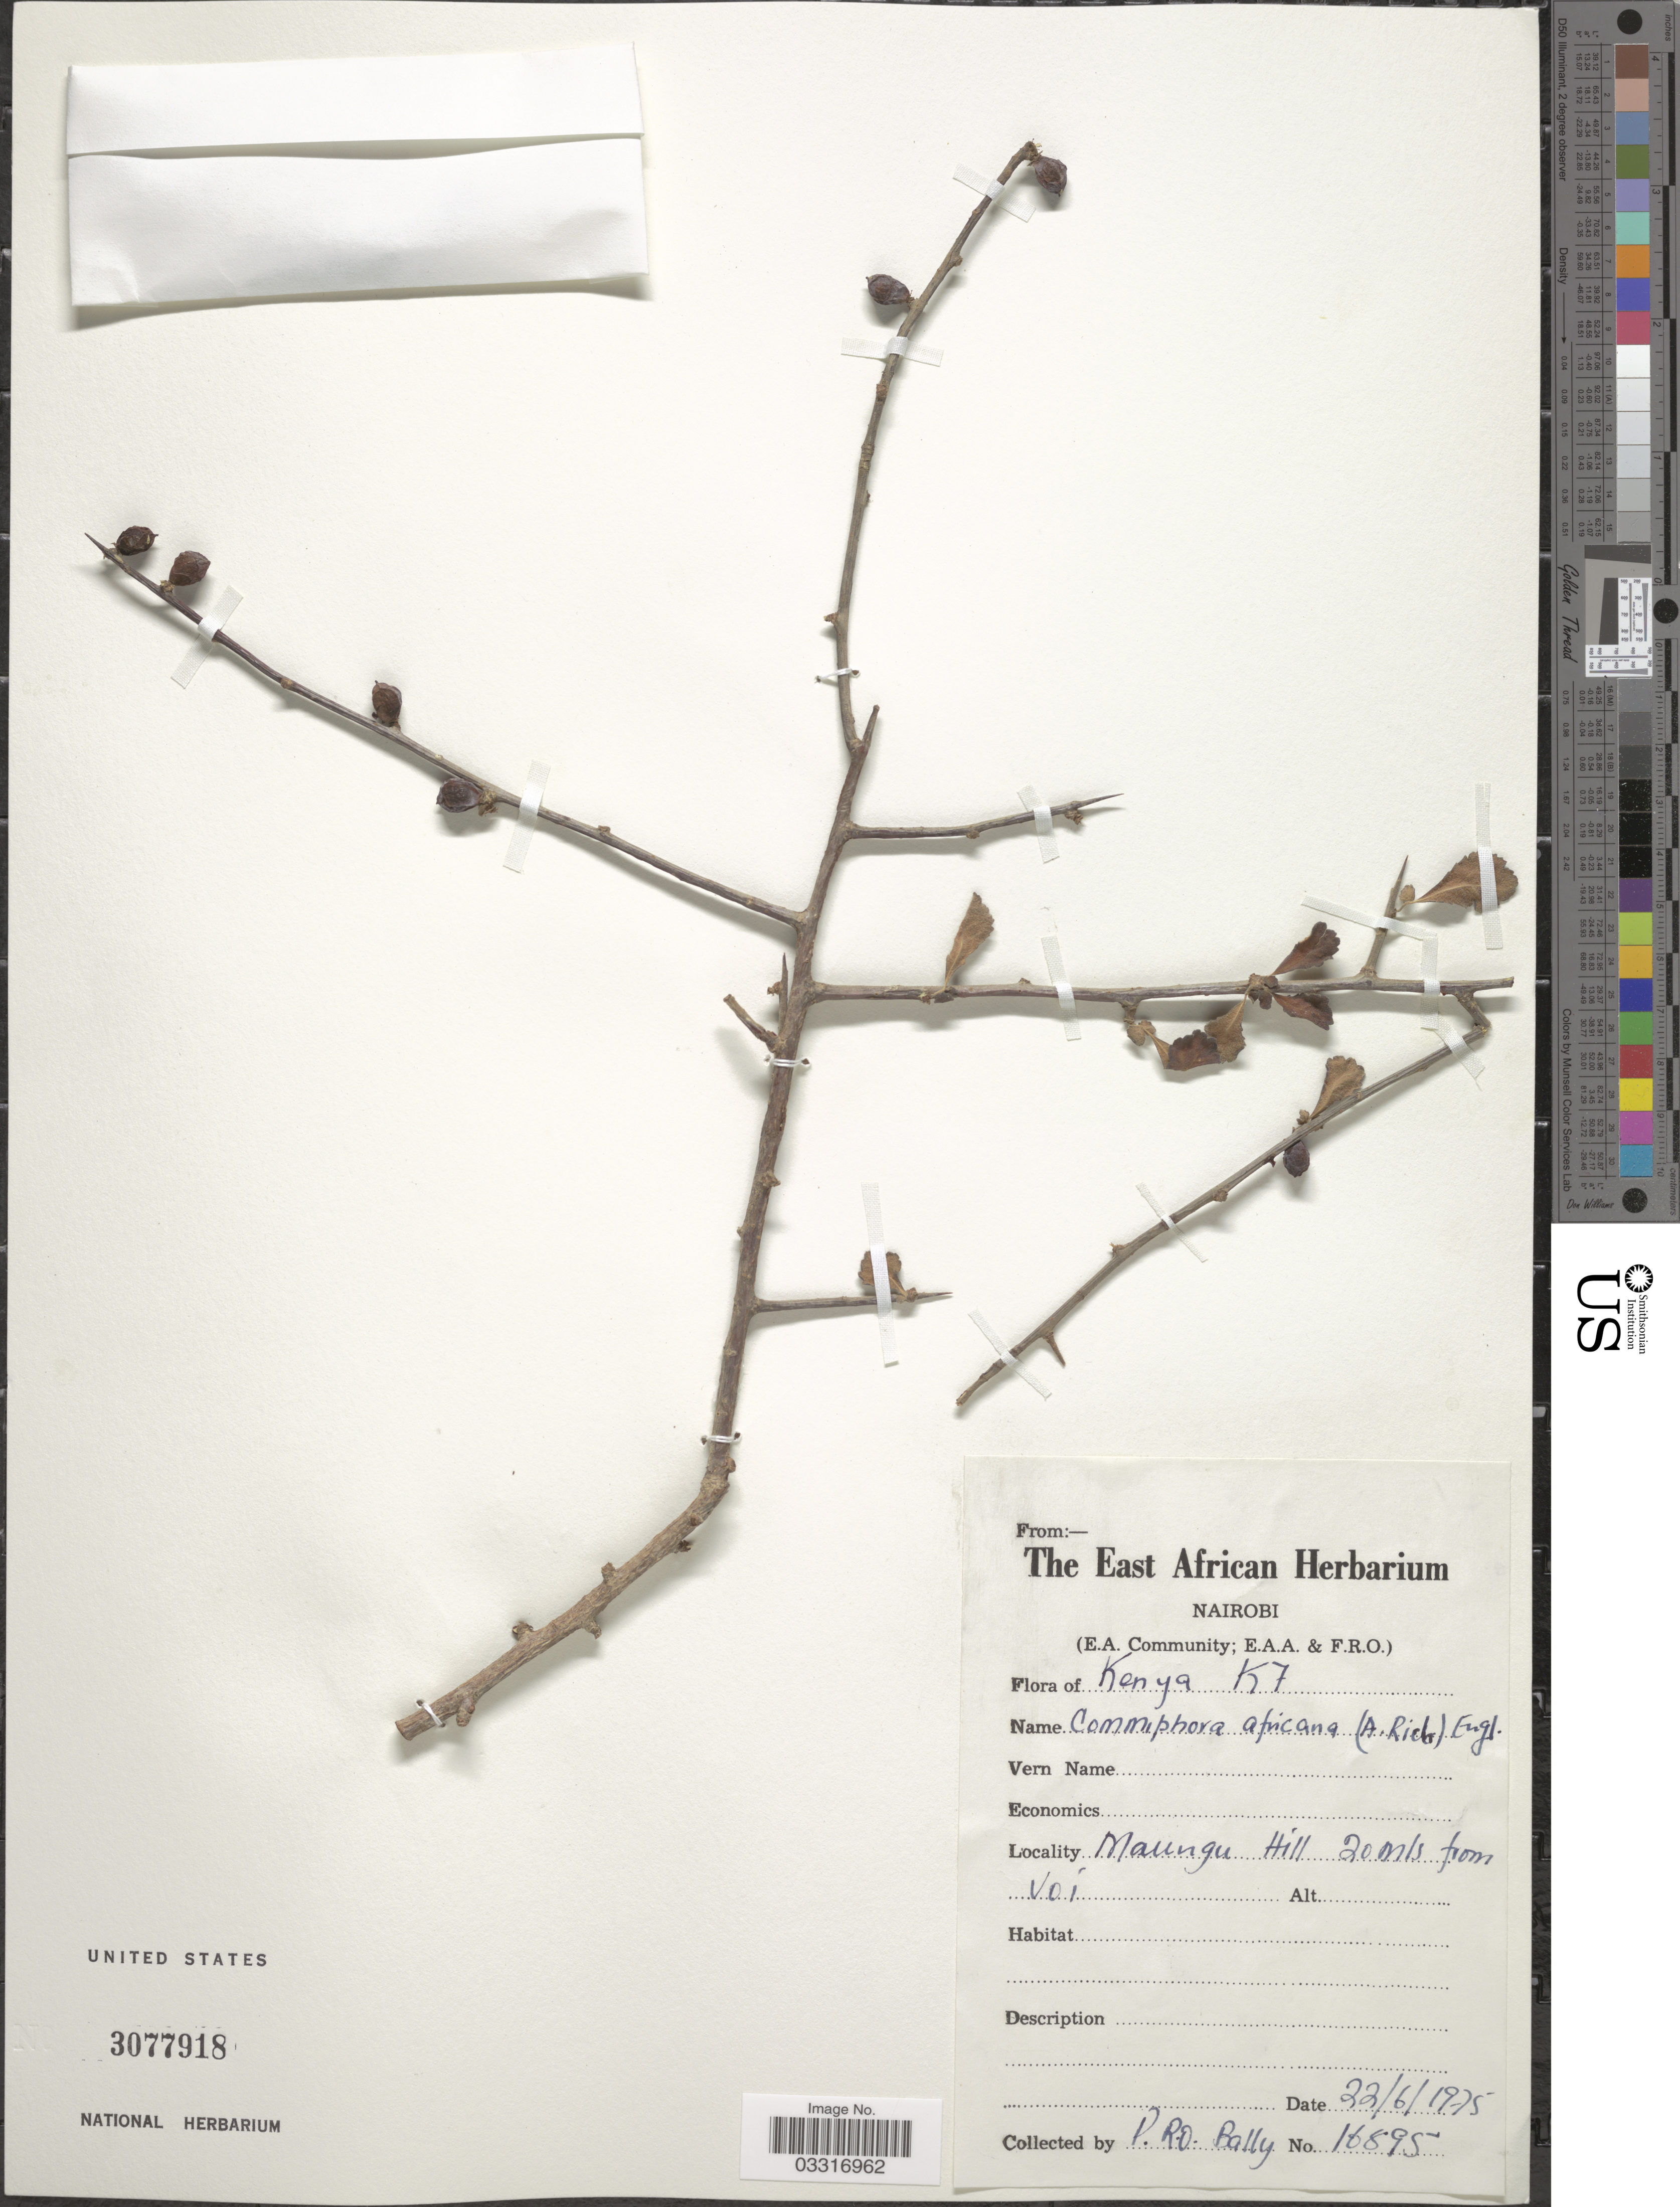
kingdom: Plantae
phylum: Tracheophyta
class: Magnoliopsida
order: Sapindales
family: Burseraceae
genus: Commiphora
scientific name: Commiphora africana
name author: (A. Rich.) Engl.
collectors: P. Bally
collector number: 16895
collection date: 1975-06-22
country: Kenya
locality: K7, Maungu Hill 20 mls from Voi.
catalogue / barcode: US 3077918